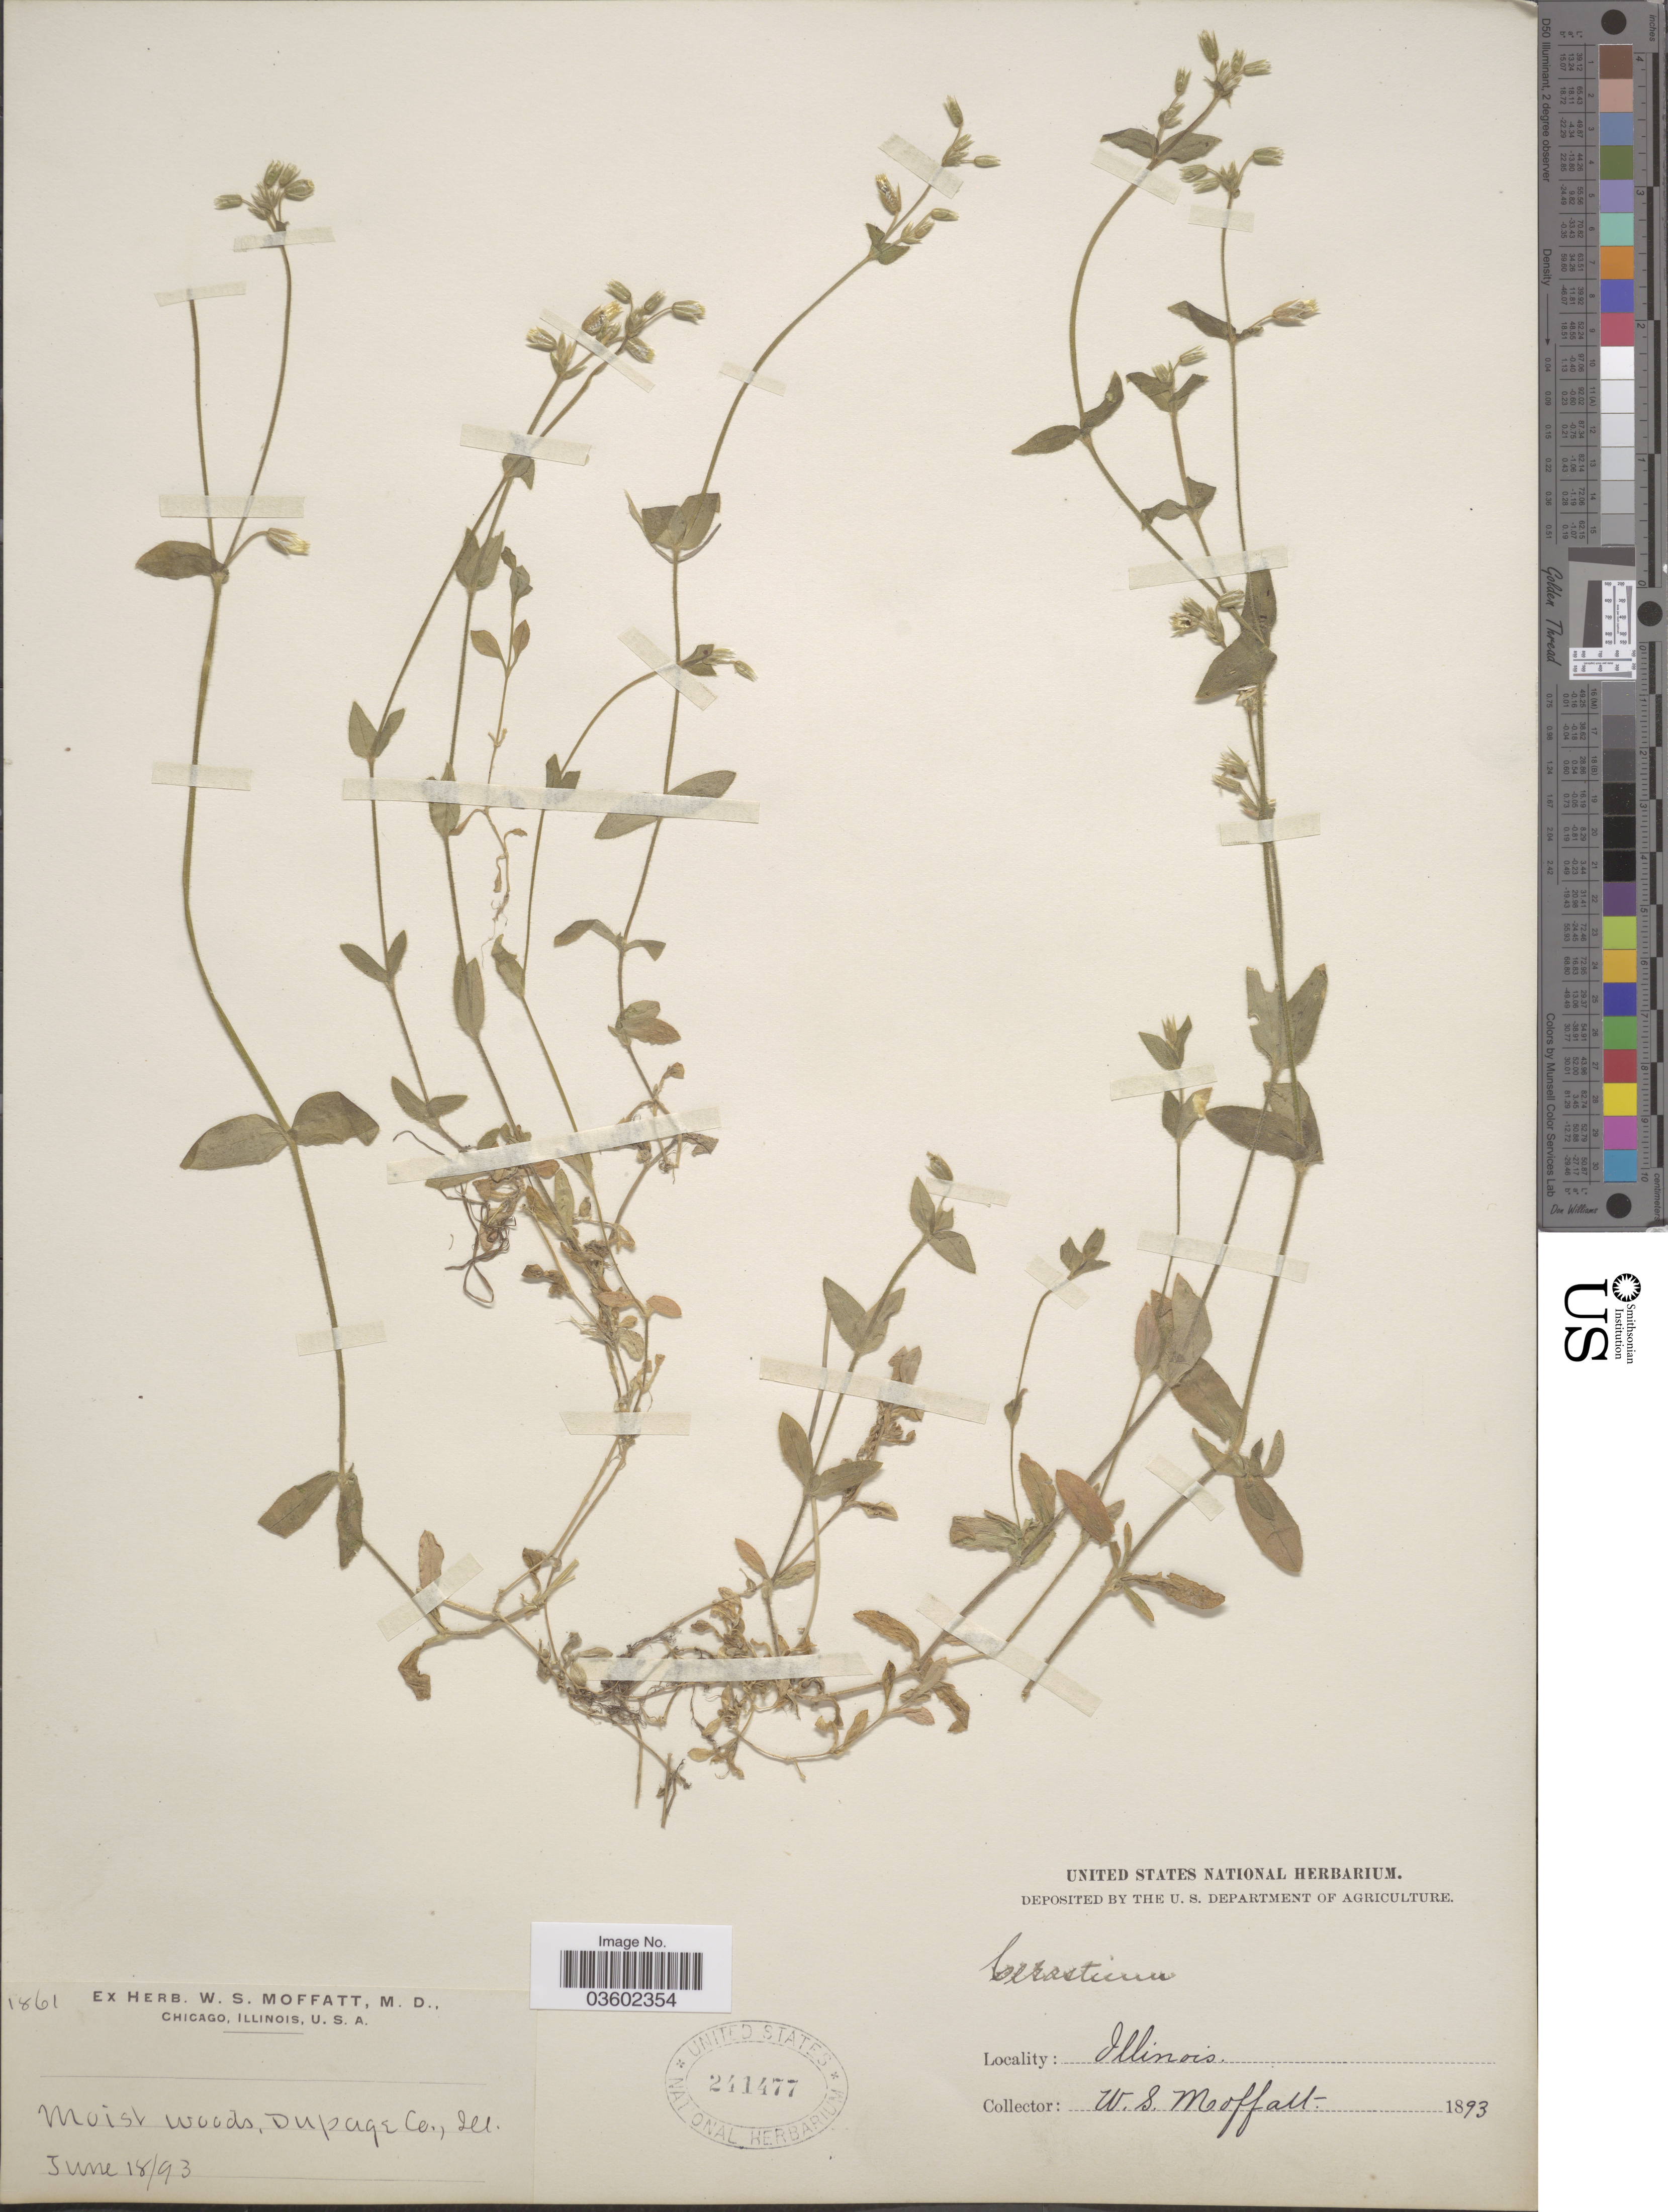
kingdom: Plantae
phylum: Tracheophyta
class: Magnoliopsida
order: Caryophyllales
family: Caryophyllaceae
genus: Cerastium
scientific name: Cerastium vulgatum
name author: L.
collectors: W. Moffatt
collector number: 1861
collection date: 1893-06-18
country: United States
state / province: Illinois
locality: Dupage Co.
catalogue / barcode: US 241477